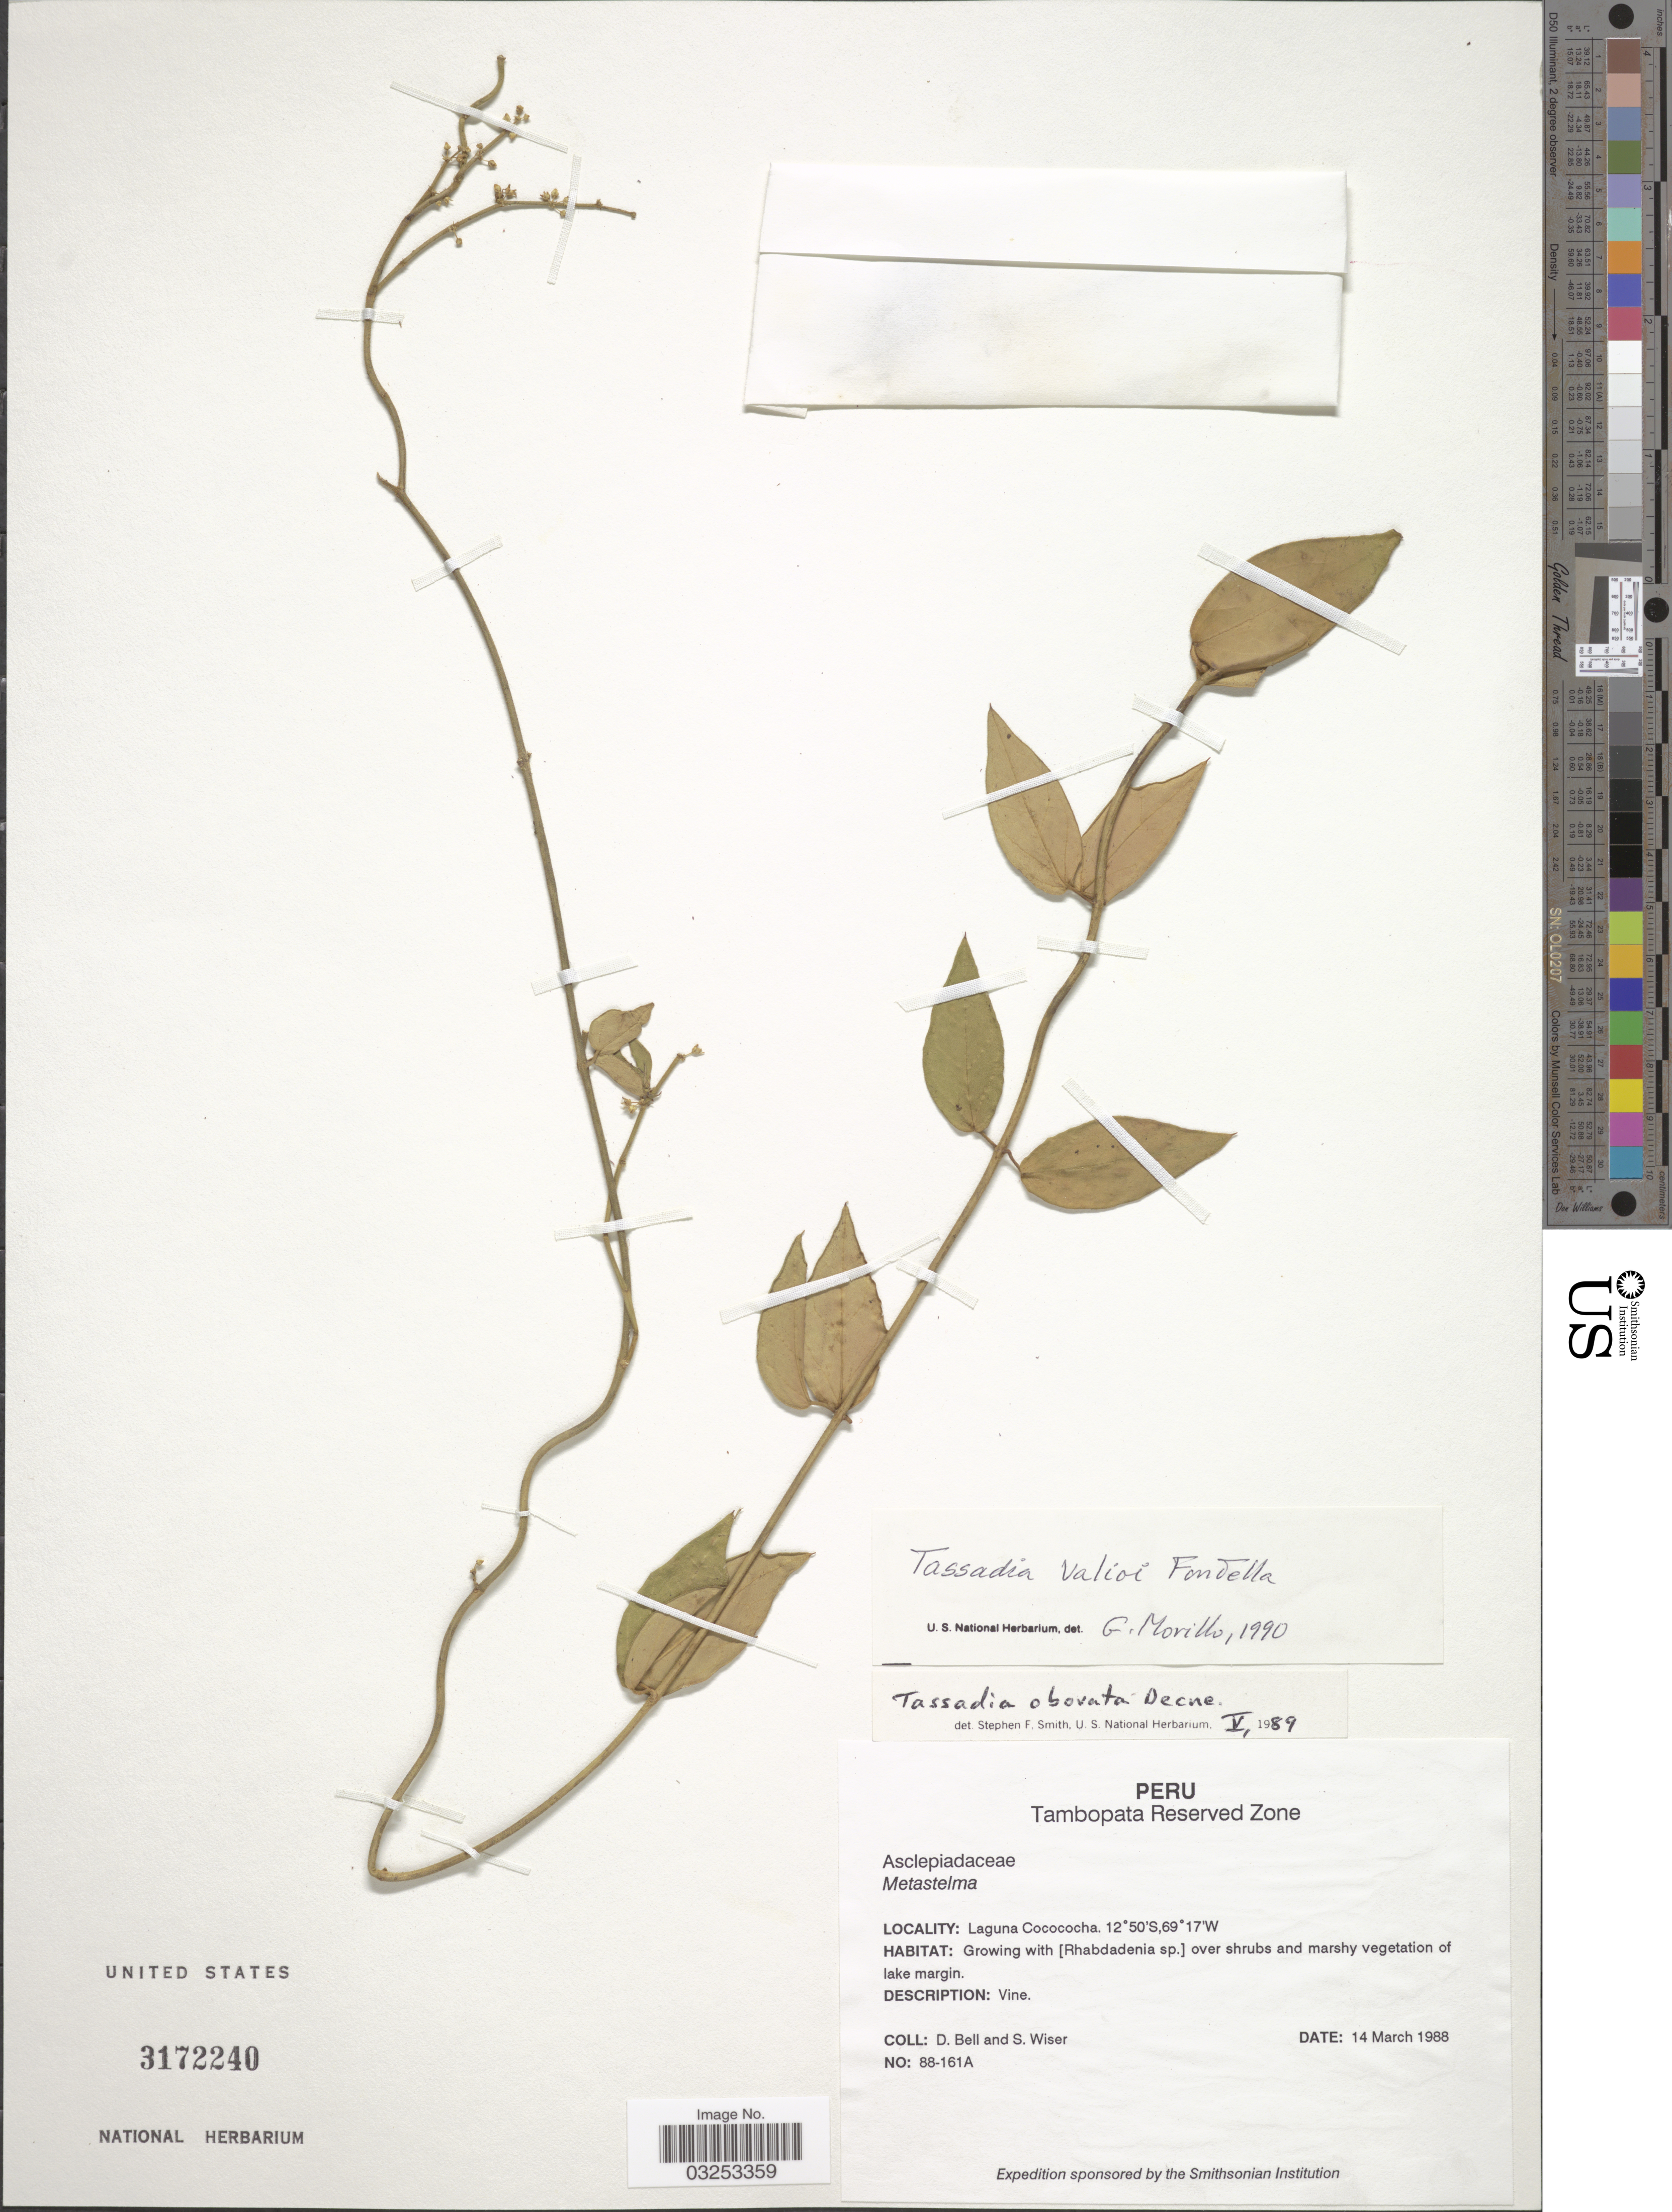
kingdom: Plantae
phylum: Tracheophyta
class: Magnoliopsida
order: Gentianales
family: Apocynaceae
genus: Tassadia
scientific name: Tassadia valioi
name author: Fontella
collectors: D. A. Bell & S. Wiser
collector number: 88-161A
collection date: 1988-03-14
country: Peru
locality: Tambopata Reserved Zone. Laguna Cocococha.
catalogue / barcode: US 3172240